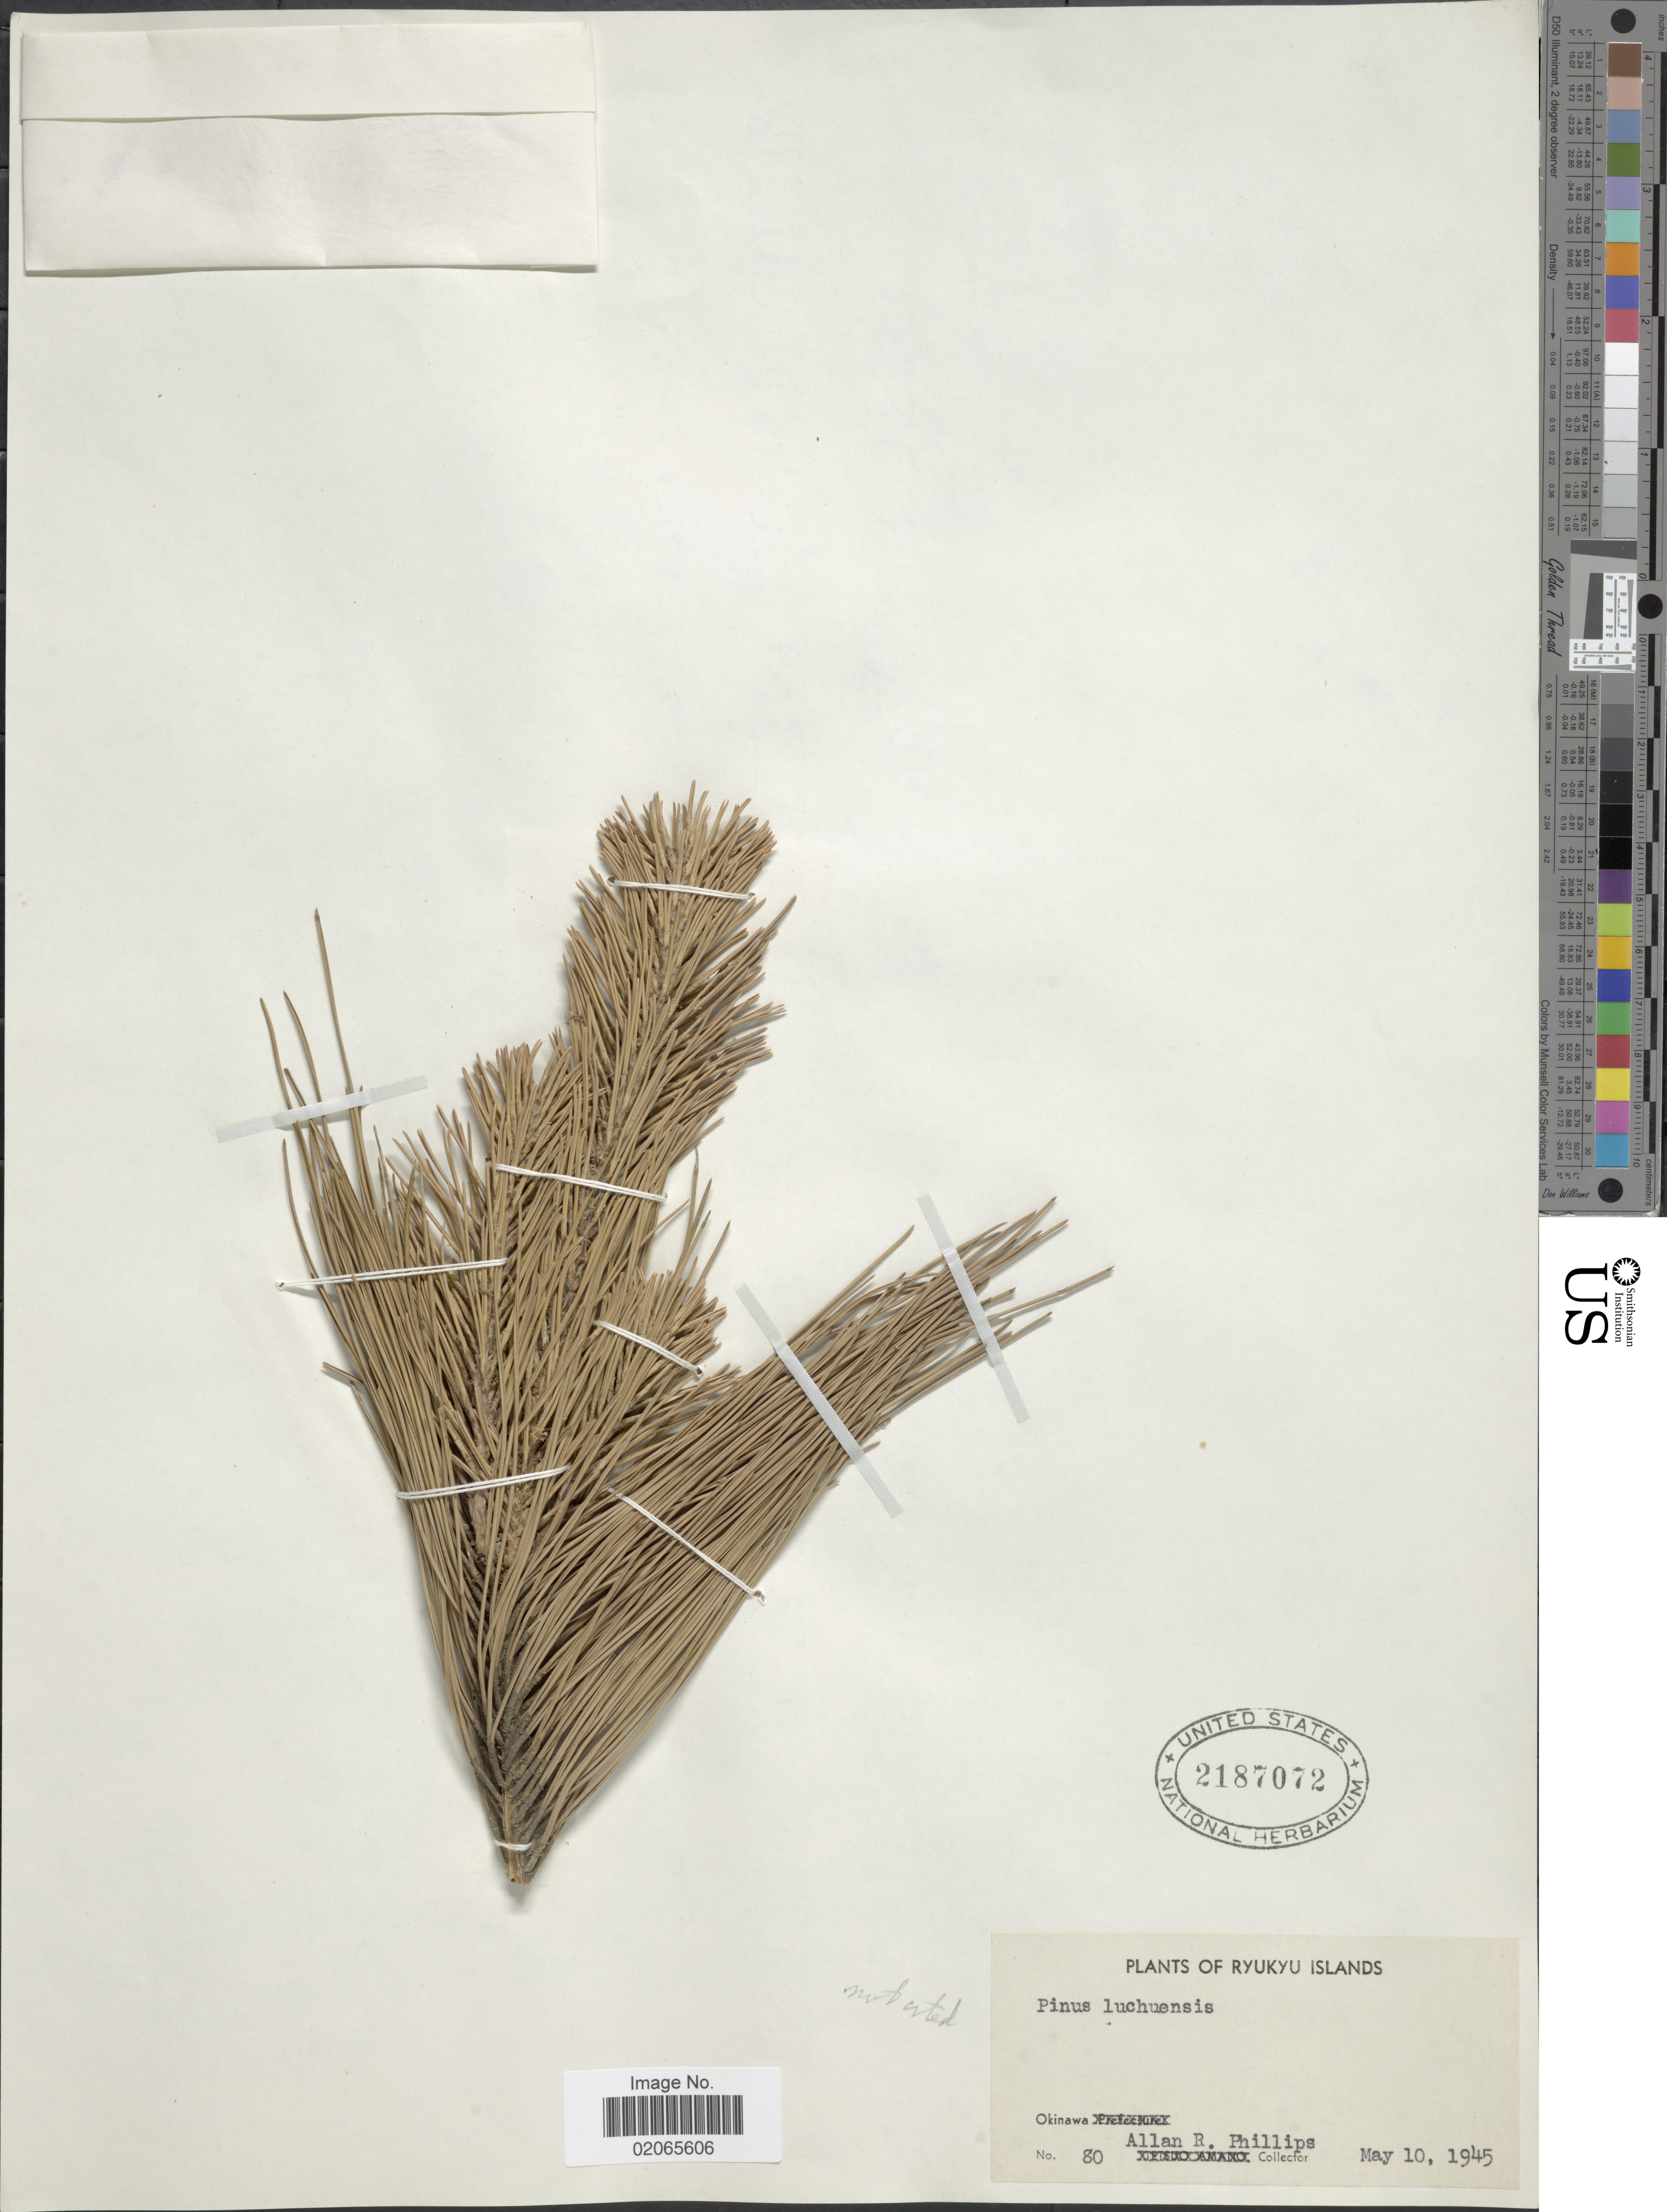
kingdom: Plantae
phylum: Tracheophyta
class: Pinopsida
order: Pinales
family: Pinaceae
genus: Pinus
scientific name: Pinus luchuensis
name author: Mayr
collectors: A. R. Phillips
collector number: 80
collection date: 1945-05-10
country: Japan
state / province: Okinawa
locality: Ryukyu Islands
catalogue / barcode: US 2187072